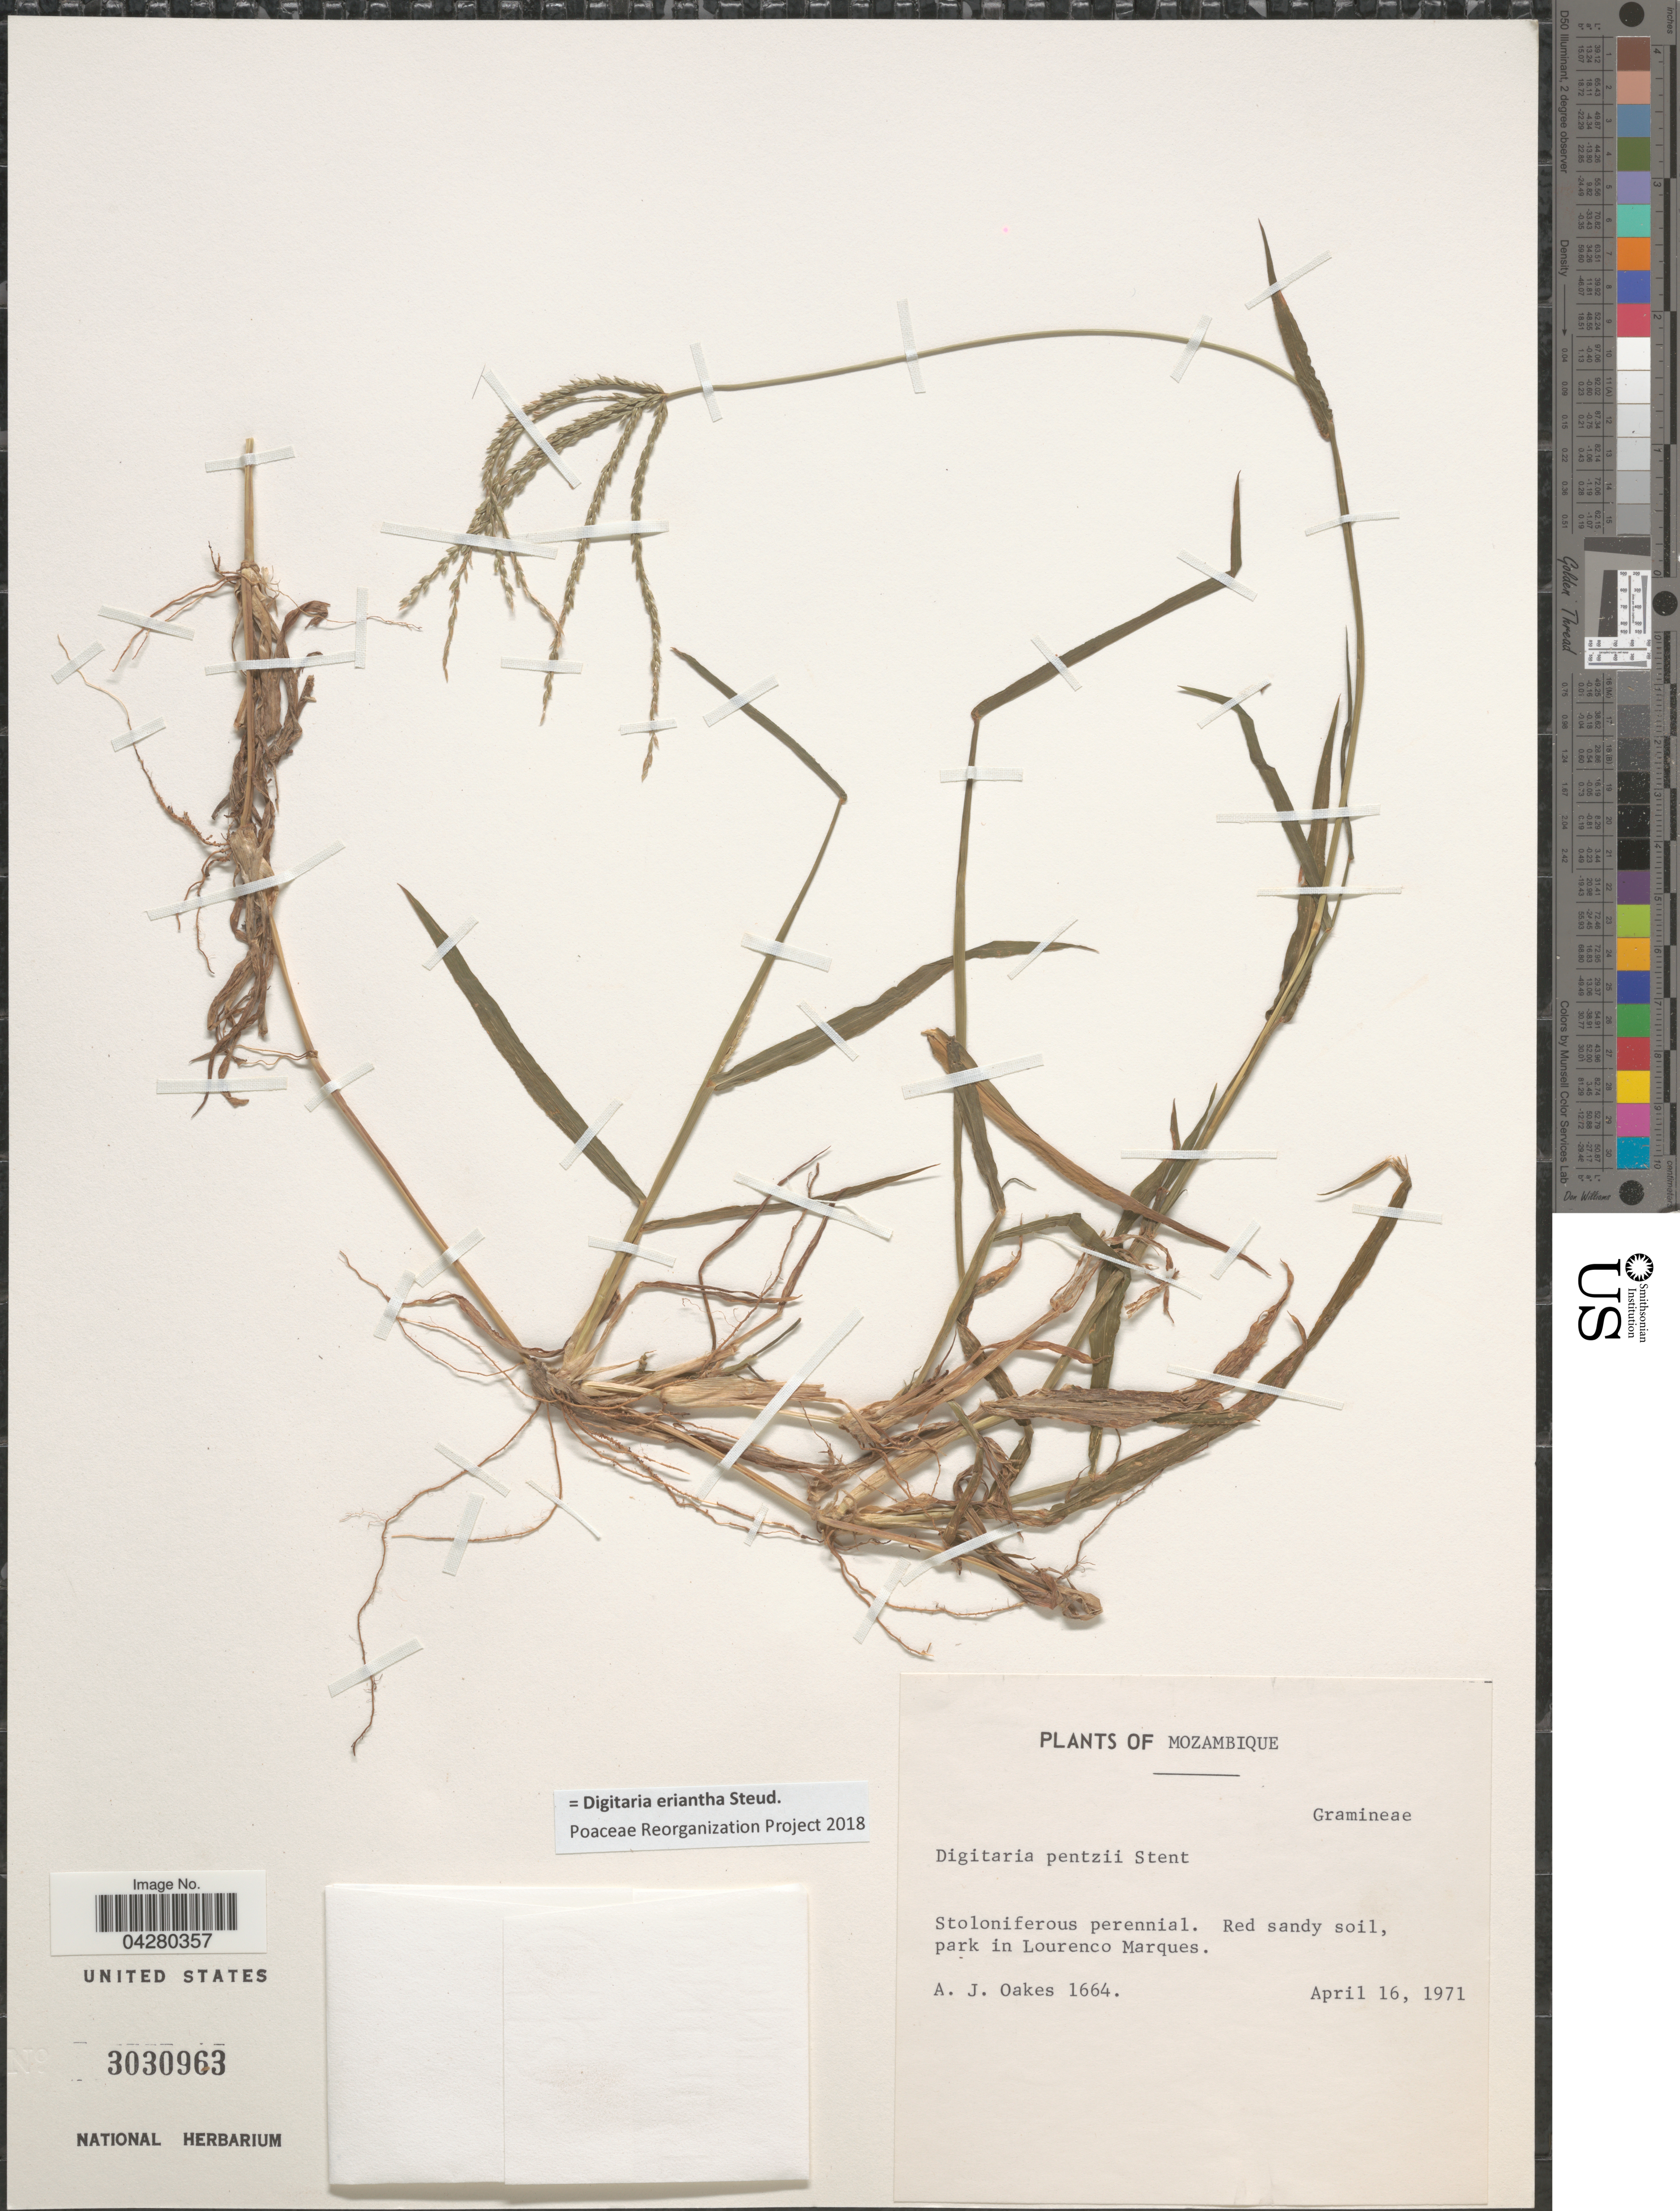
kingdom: Plantae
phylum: Tracheophyta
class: Liliopsida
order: Poales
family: Poaceae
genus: Digitaria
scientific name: Digitaria eriantha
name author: Steud.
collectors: A. Oakes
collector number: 1664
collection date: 1971-04-16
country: Mozambique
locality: Red sandy soil, park in Lourenco Marques.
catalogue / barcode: US 3030963